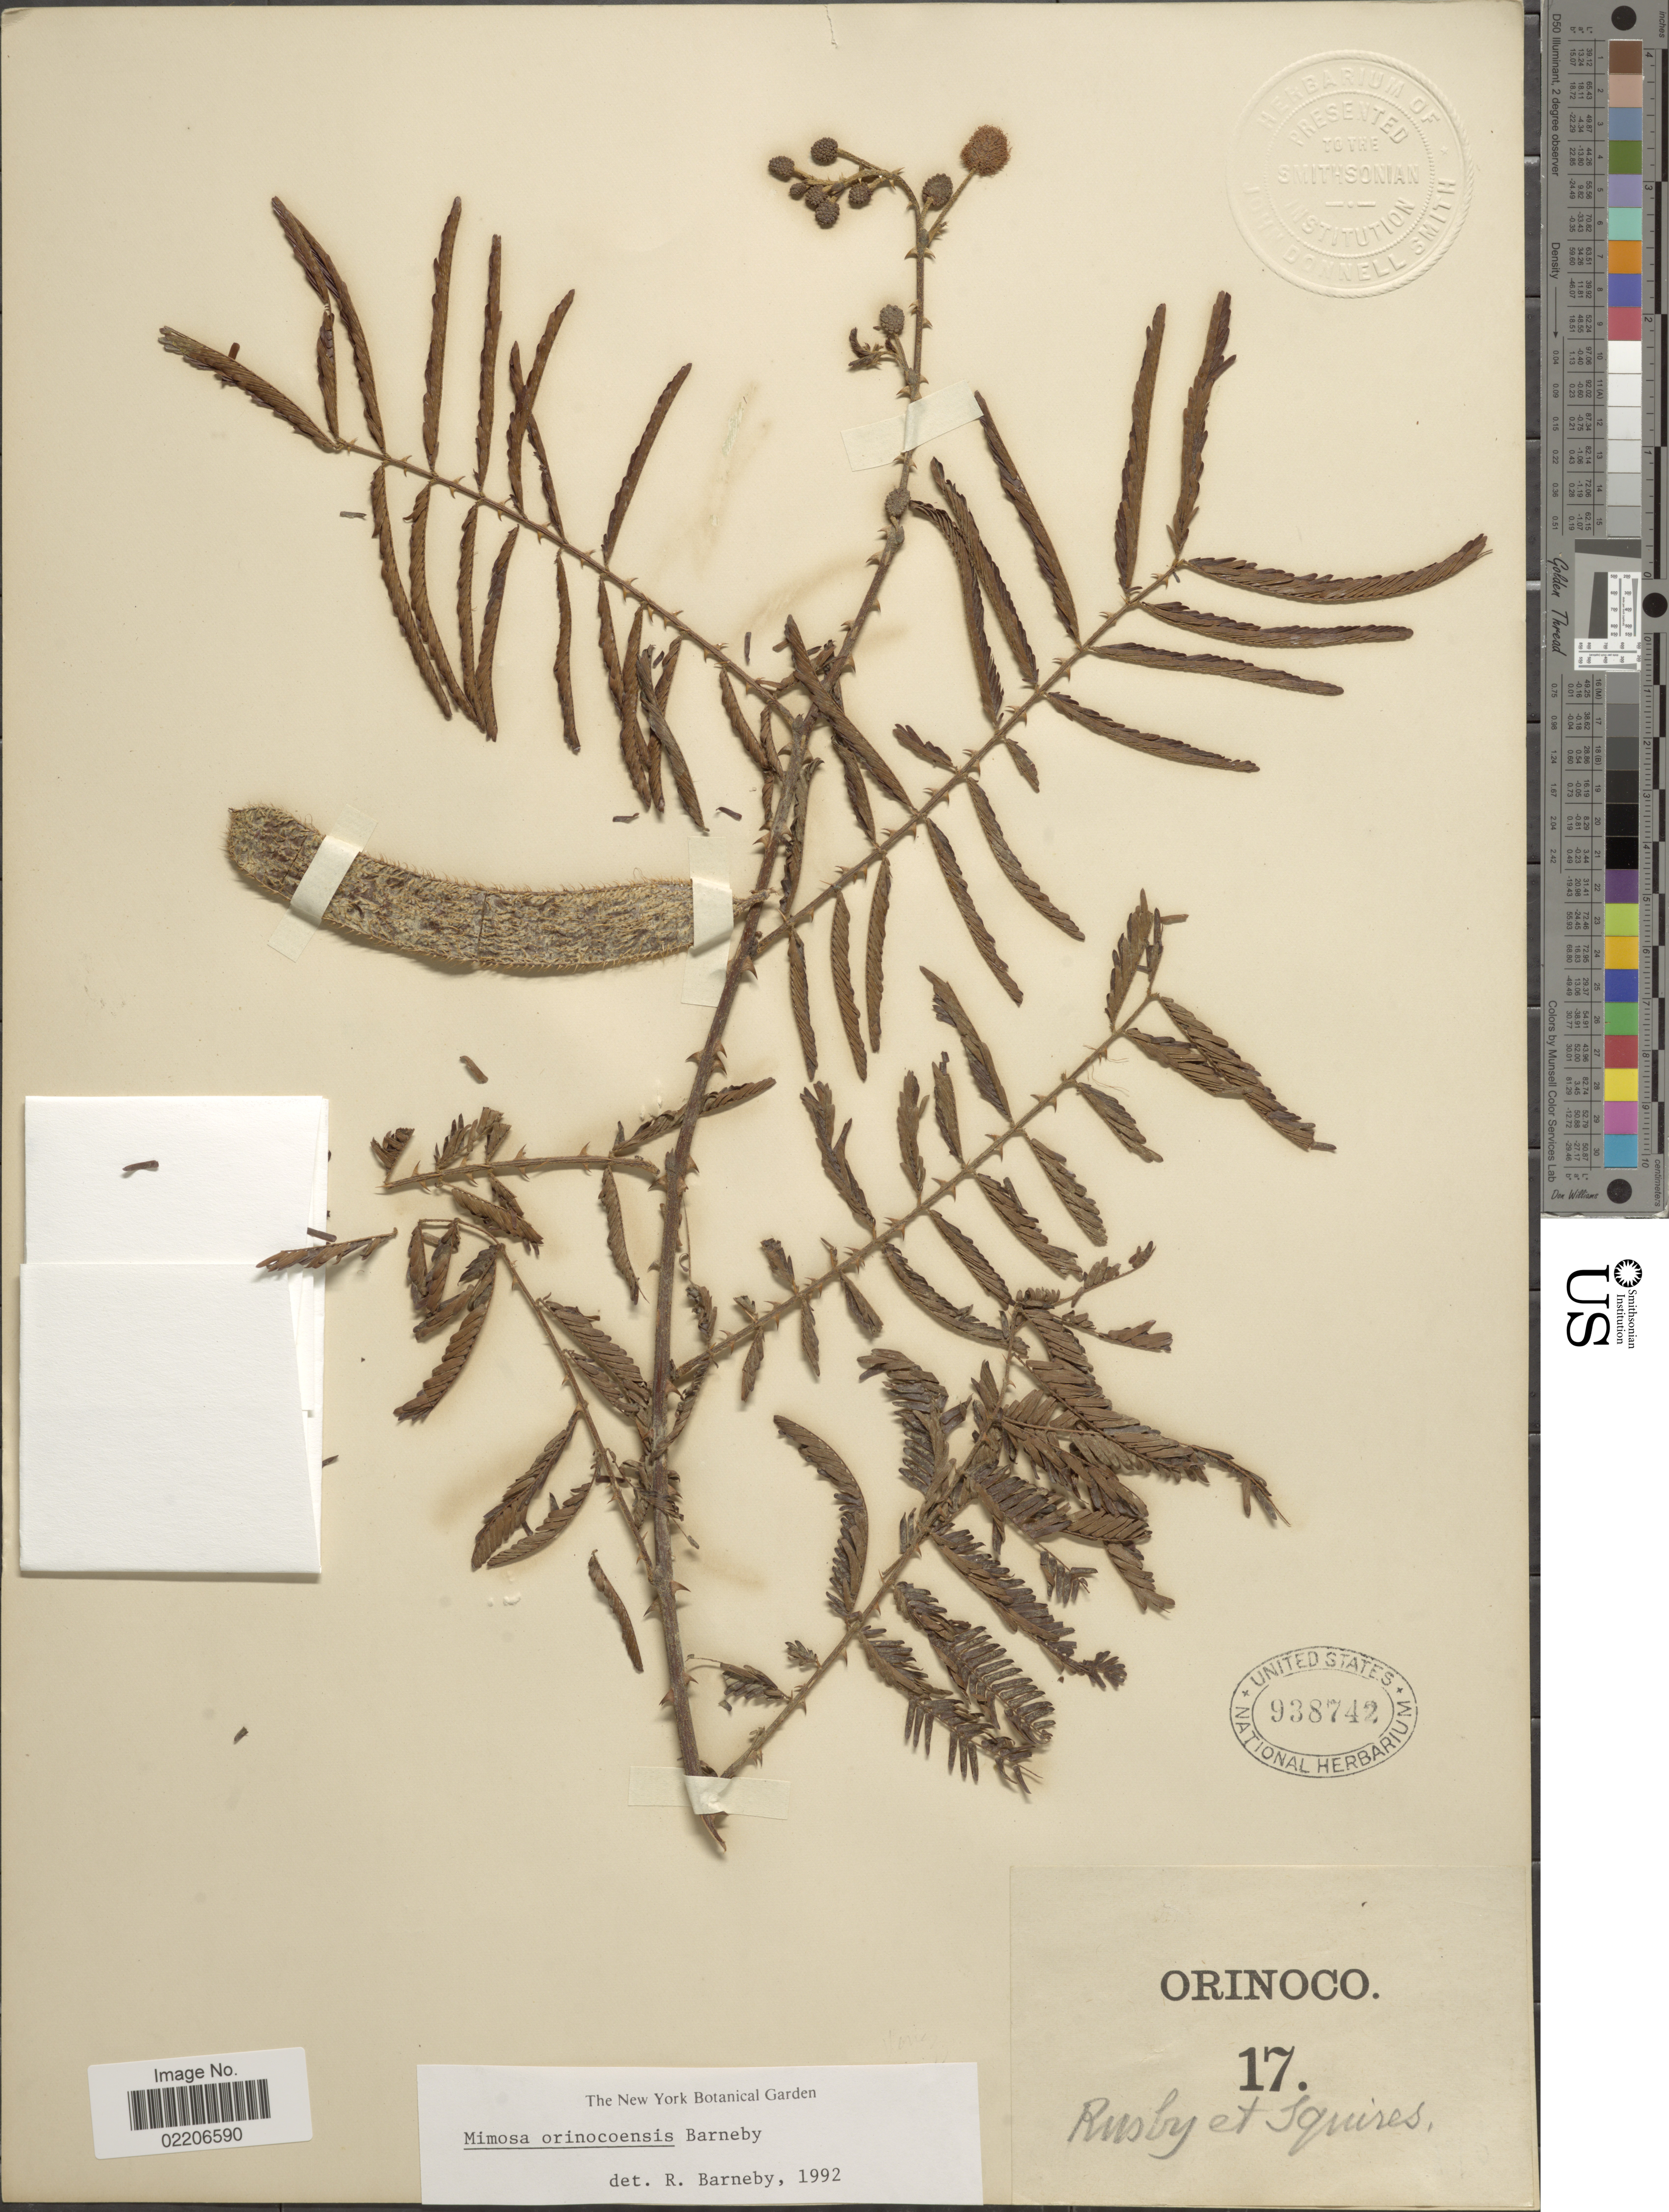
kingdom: Plantae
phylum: Tracheophyta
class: Magnoliopsida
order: Fabales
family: Fabaceae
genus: Mimosa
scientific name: Mimosa orinocoensis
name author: Barneby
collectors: H. H. Rusby & R. Squires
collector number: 17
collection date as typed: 1896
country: Venezuela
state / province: Delta Amacuro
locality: Lower Orinoco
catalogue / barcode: US 938742